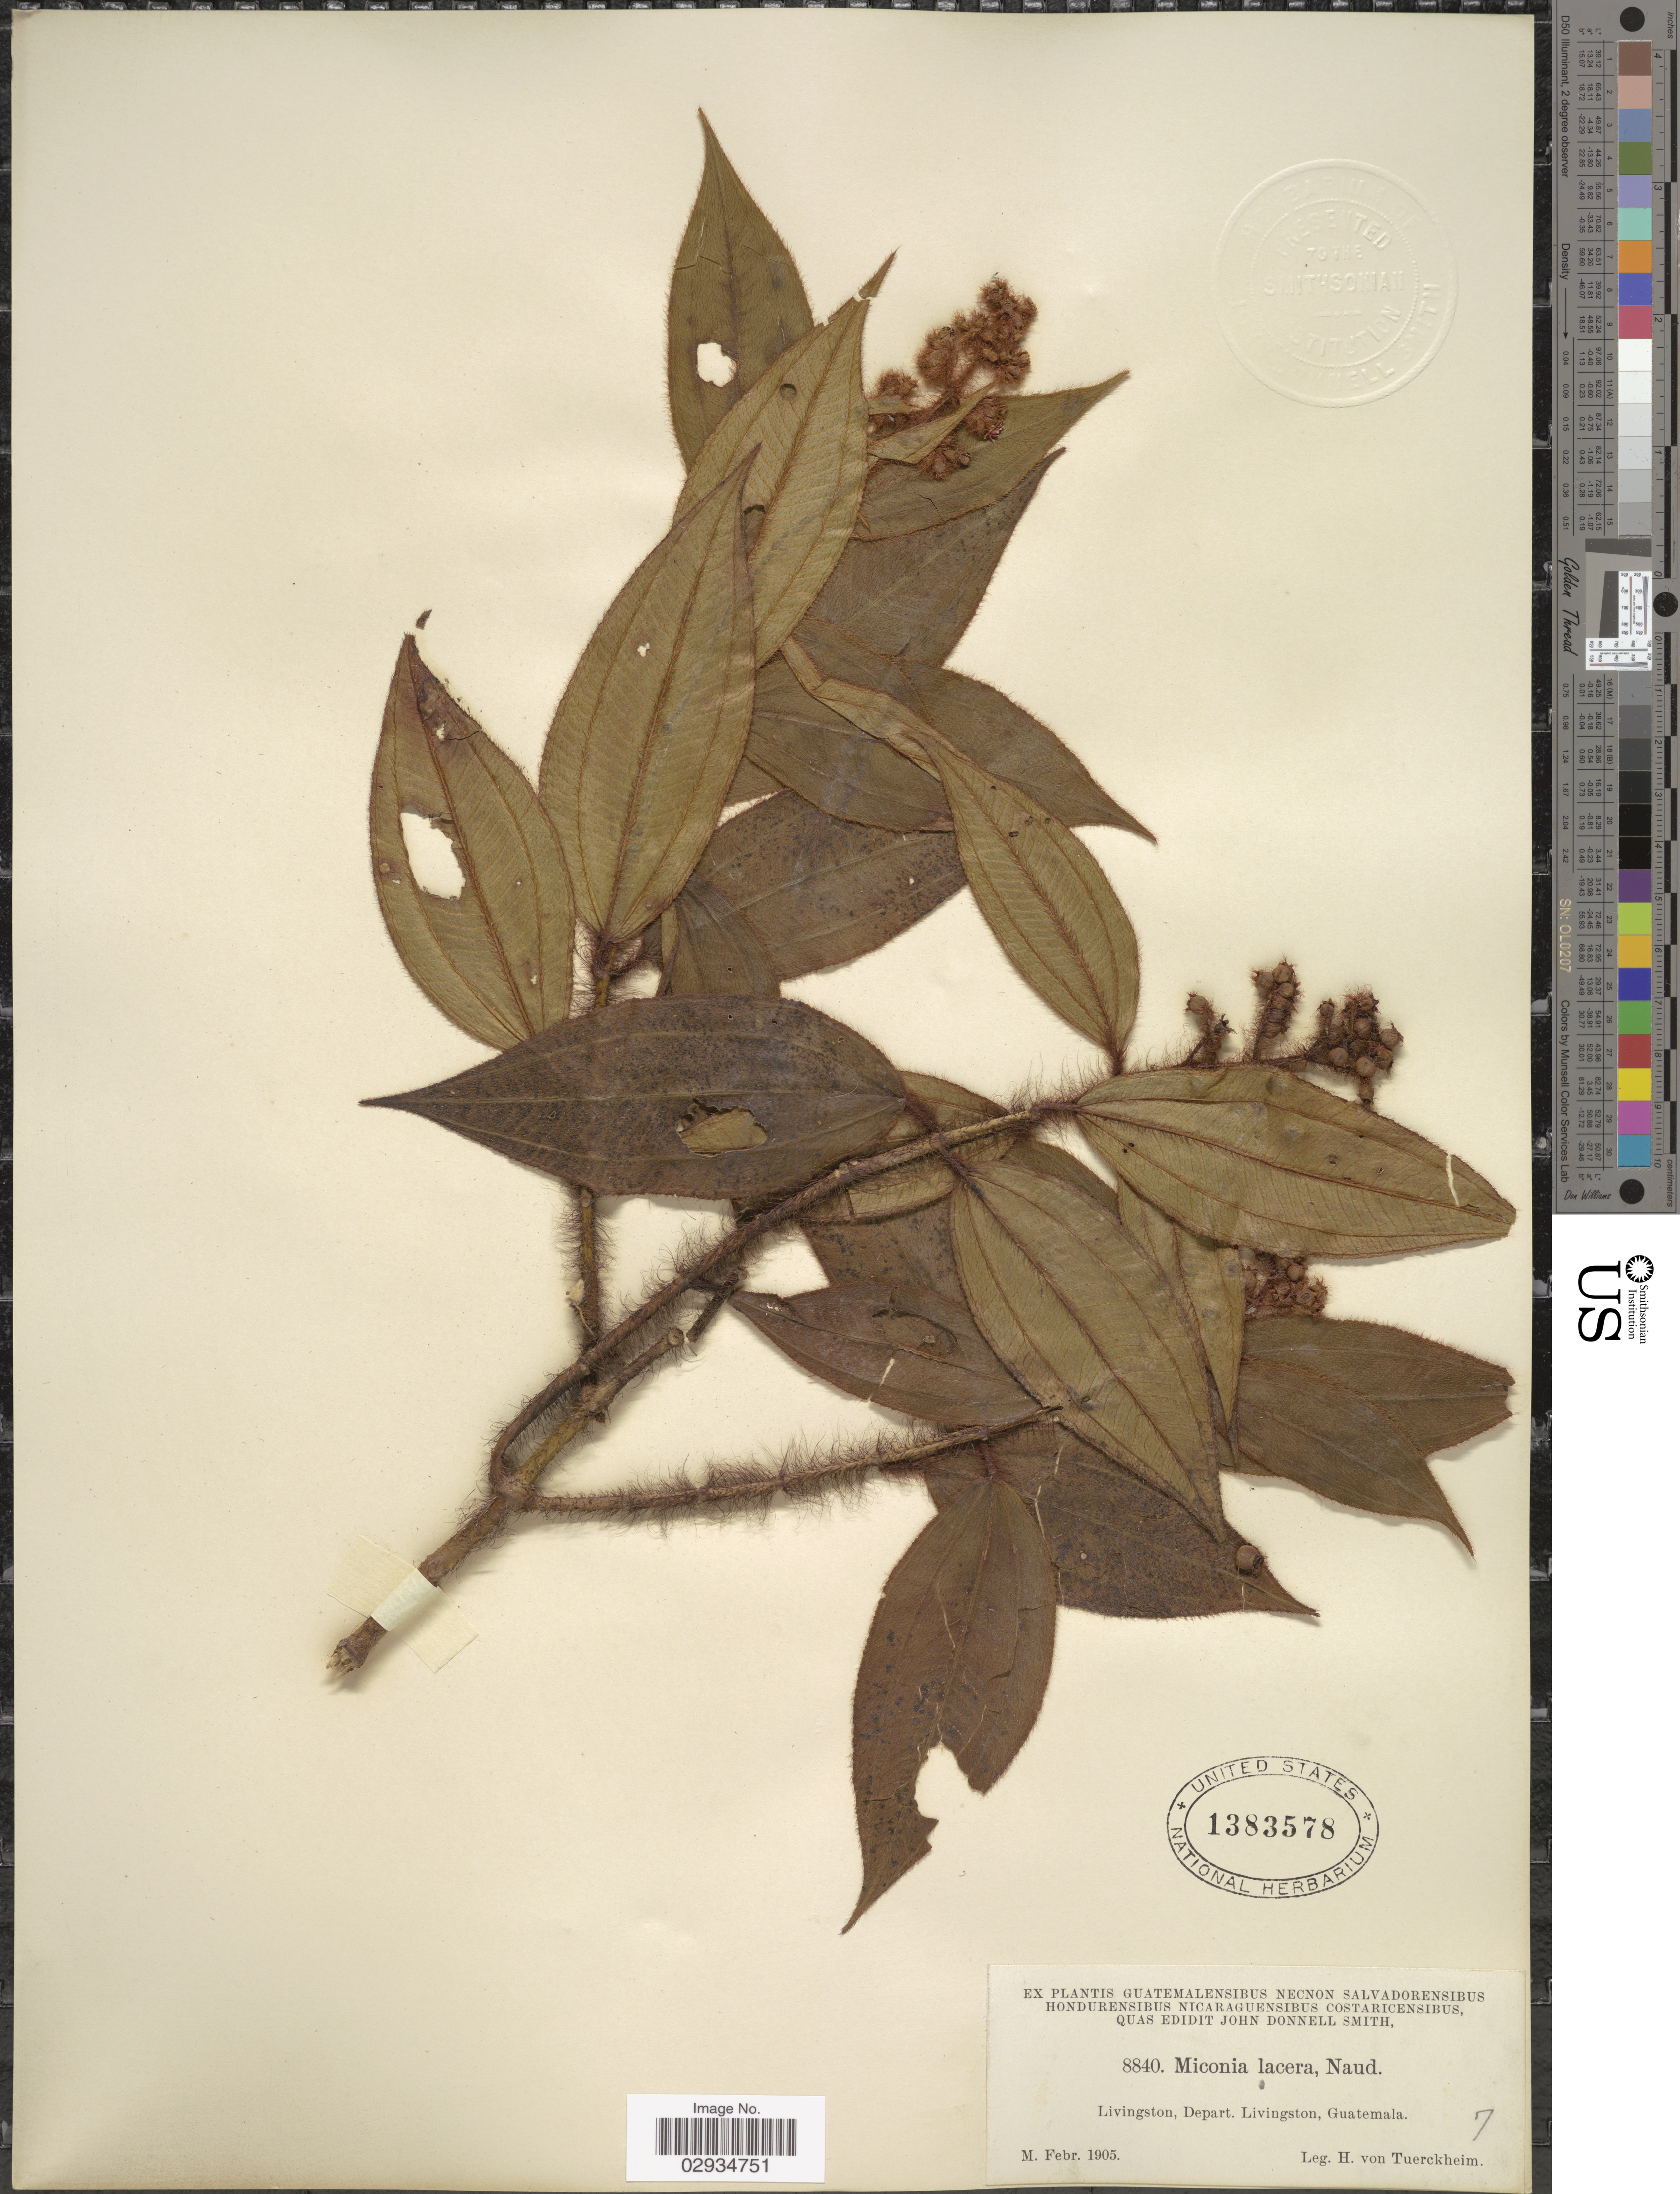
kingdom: Plantae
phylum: Tracheophyta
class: Magnoliopsida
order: Myrtales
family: Melastomataceae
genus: Miconia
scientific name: Miconia lacera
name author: (Bonpl.) Naudin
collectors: H. von Türckheim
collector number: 8840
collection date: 1905-02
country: Guatemala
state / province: Izabal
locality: Livingston, Depart. Livingston.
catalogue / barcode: US 1383578